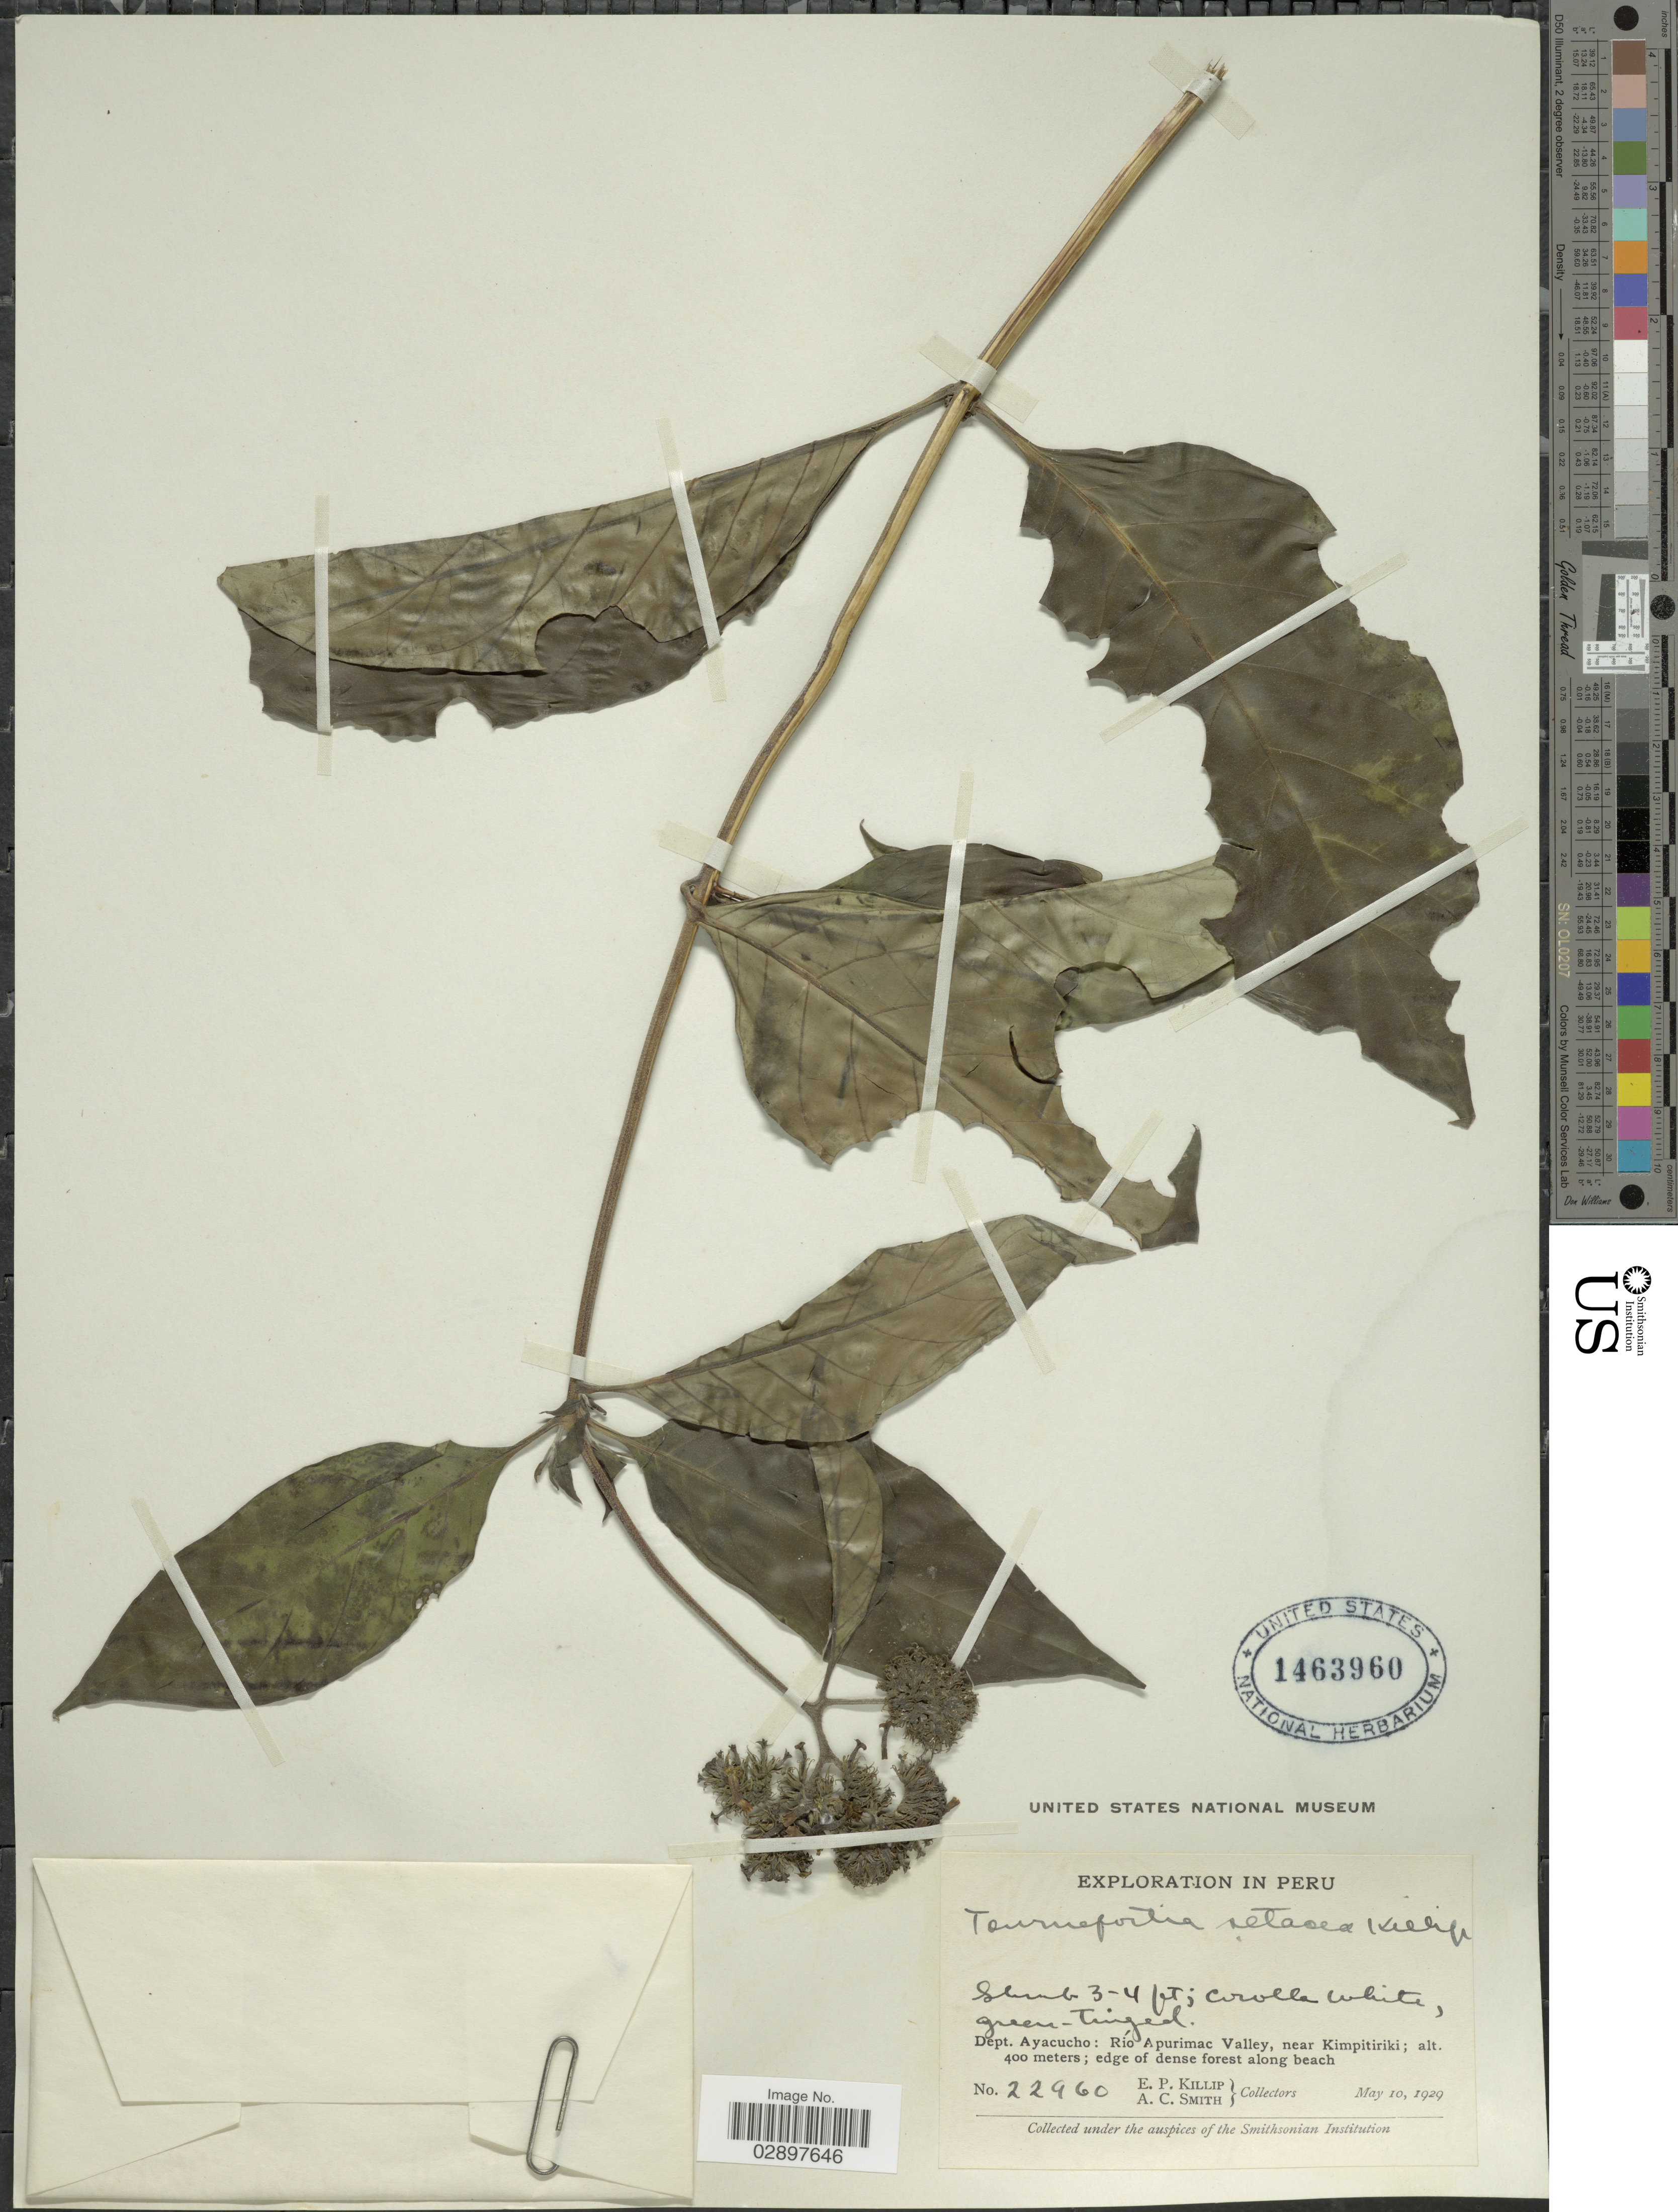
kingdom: Plantae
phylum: Tracheophyta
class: Magnoliopsida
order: Boraginales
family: Heliotropiaceae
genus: Tournefortia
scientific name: Tournefortia setacea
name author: Killip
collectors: E. P. Killip & A. C. Smith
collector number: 22960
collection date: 1929-05-10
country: Peru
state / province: Ayacucho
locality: Dept. Ayacucho: Río Apurimac Valley, near Kimpitiriki.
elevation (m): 400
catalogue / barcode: US 1463960